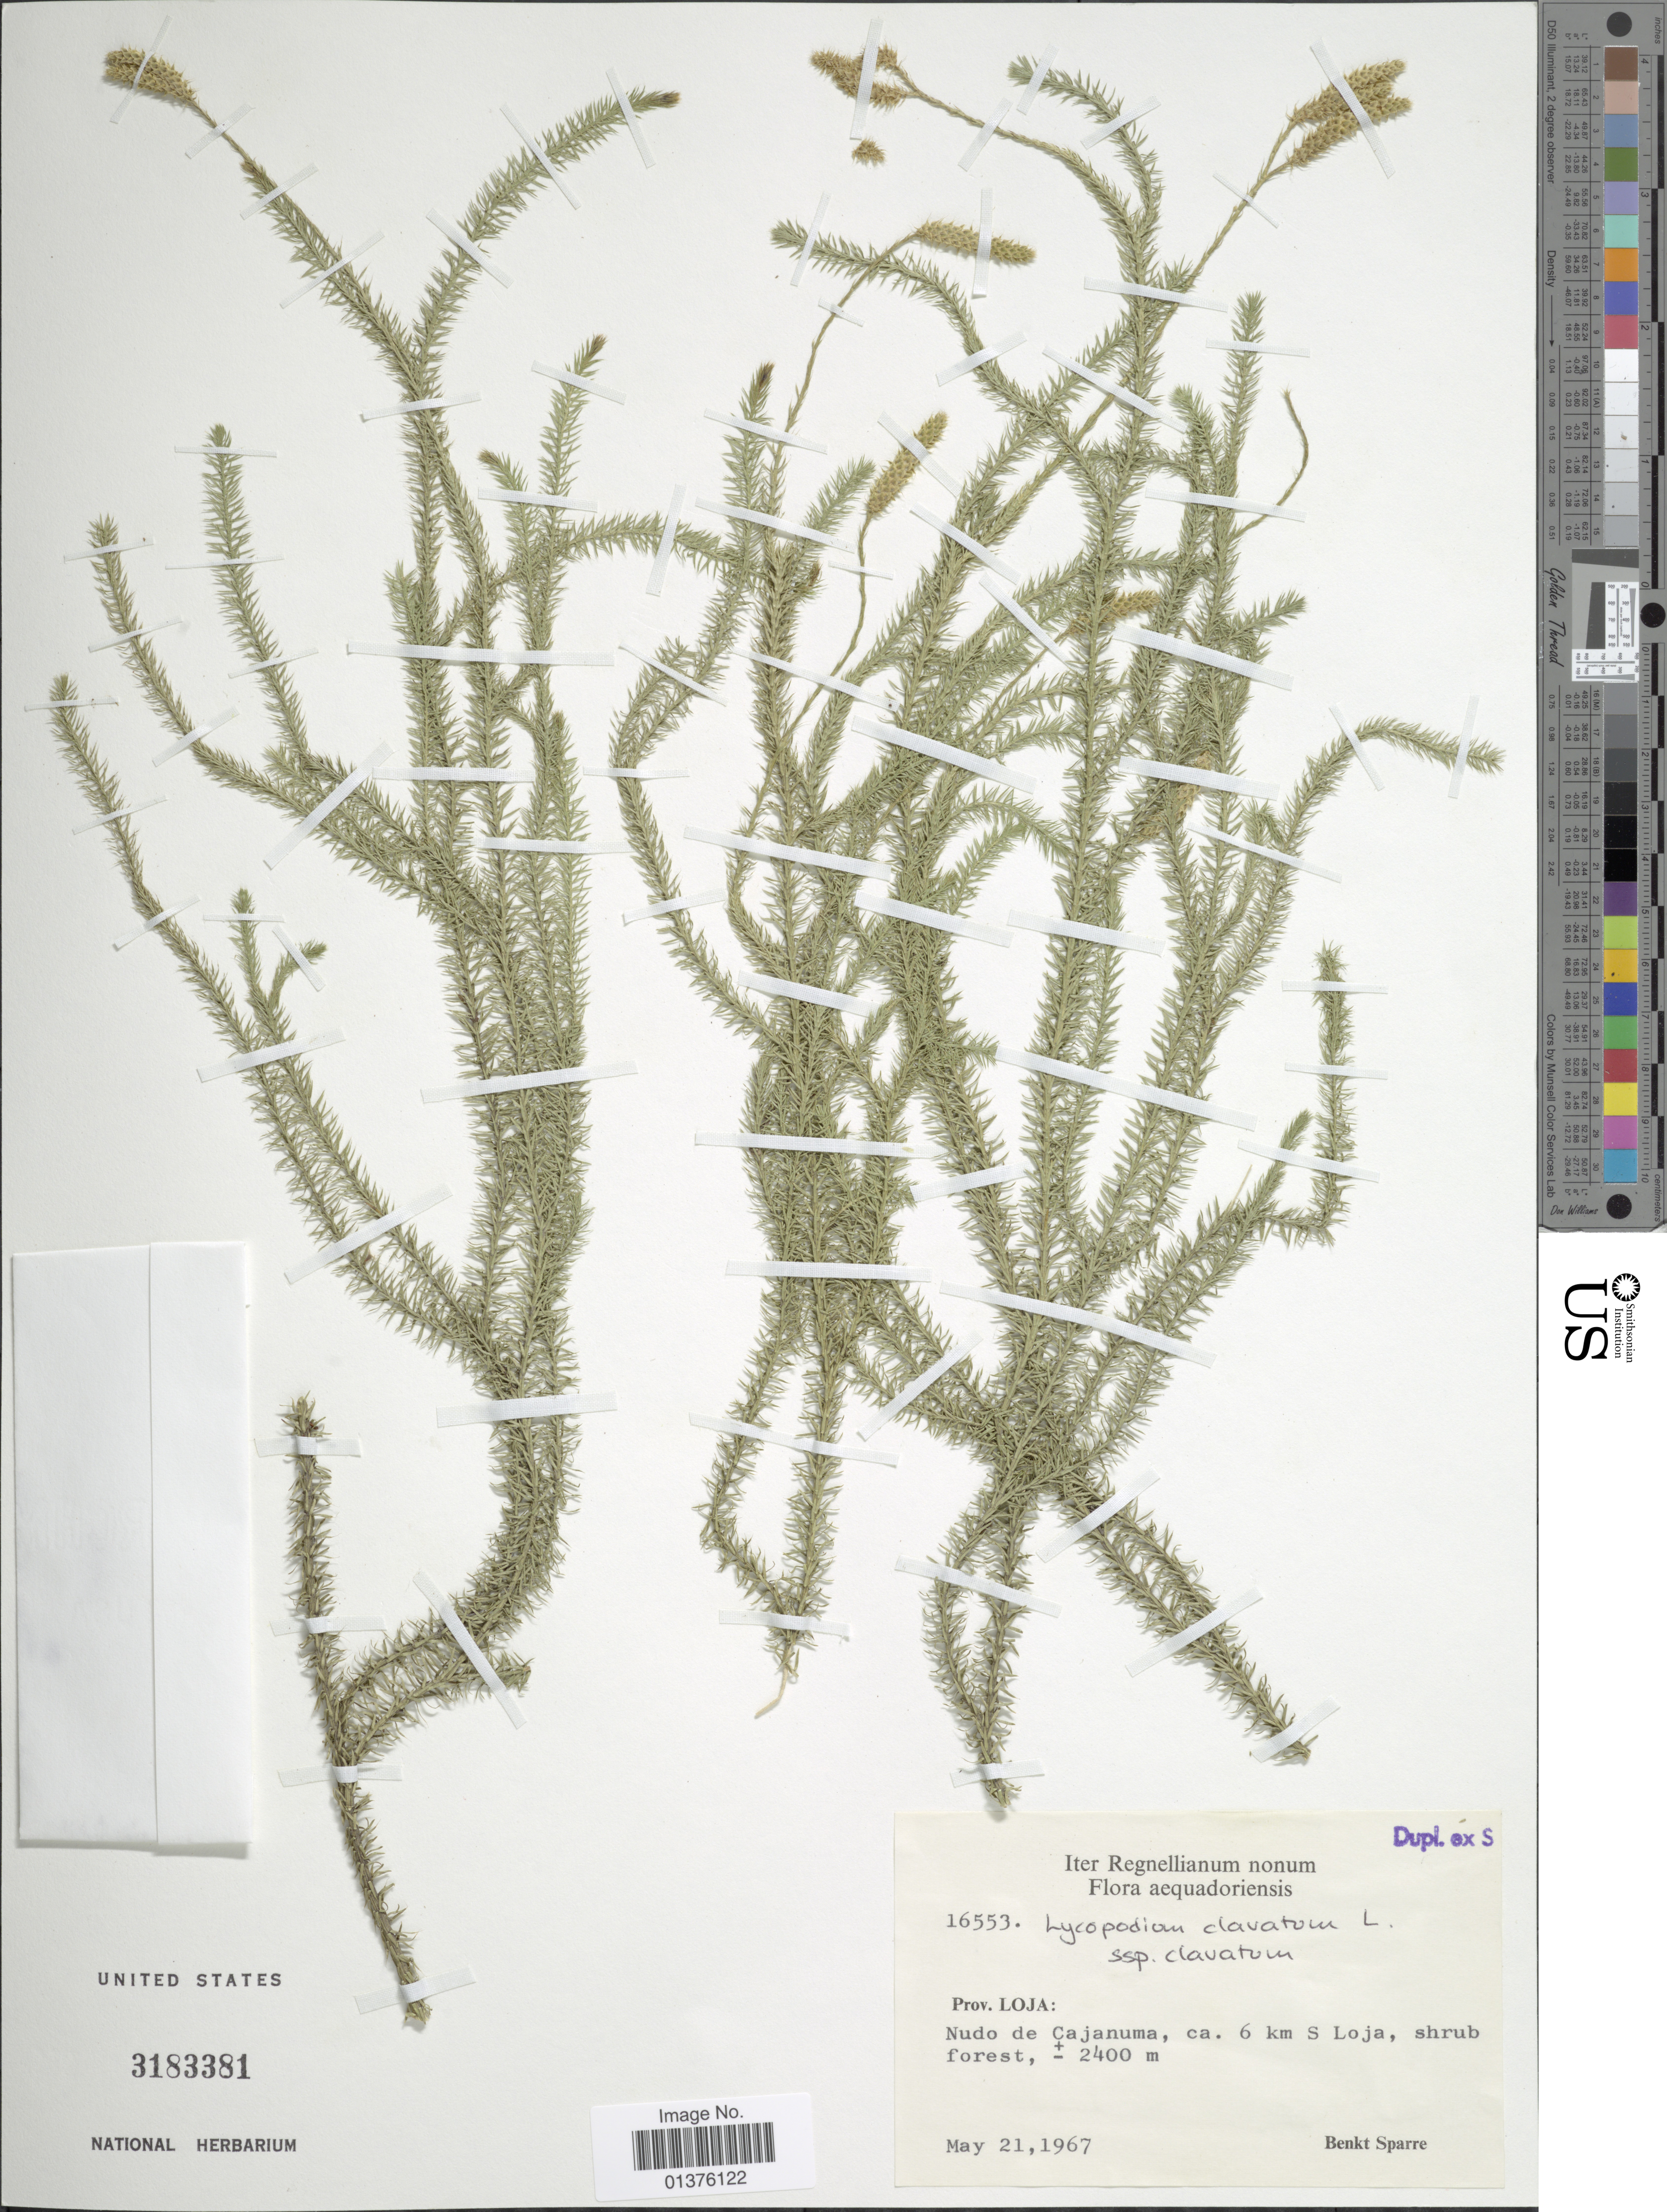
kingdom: Plantae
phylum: Tracheophyta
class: Lycopodiopsida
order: Lycopodiales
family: Lycopodiaceae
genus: Lycopodium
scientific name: Lycopodium clavatum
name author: L.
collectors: B. Sparre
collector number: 16553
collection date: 1967-05-21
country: Ecuador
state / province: Loja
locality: Nudo Cajanuma, ca. 6 km S Loja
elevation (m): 2400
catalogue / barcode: US 3183381